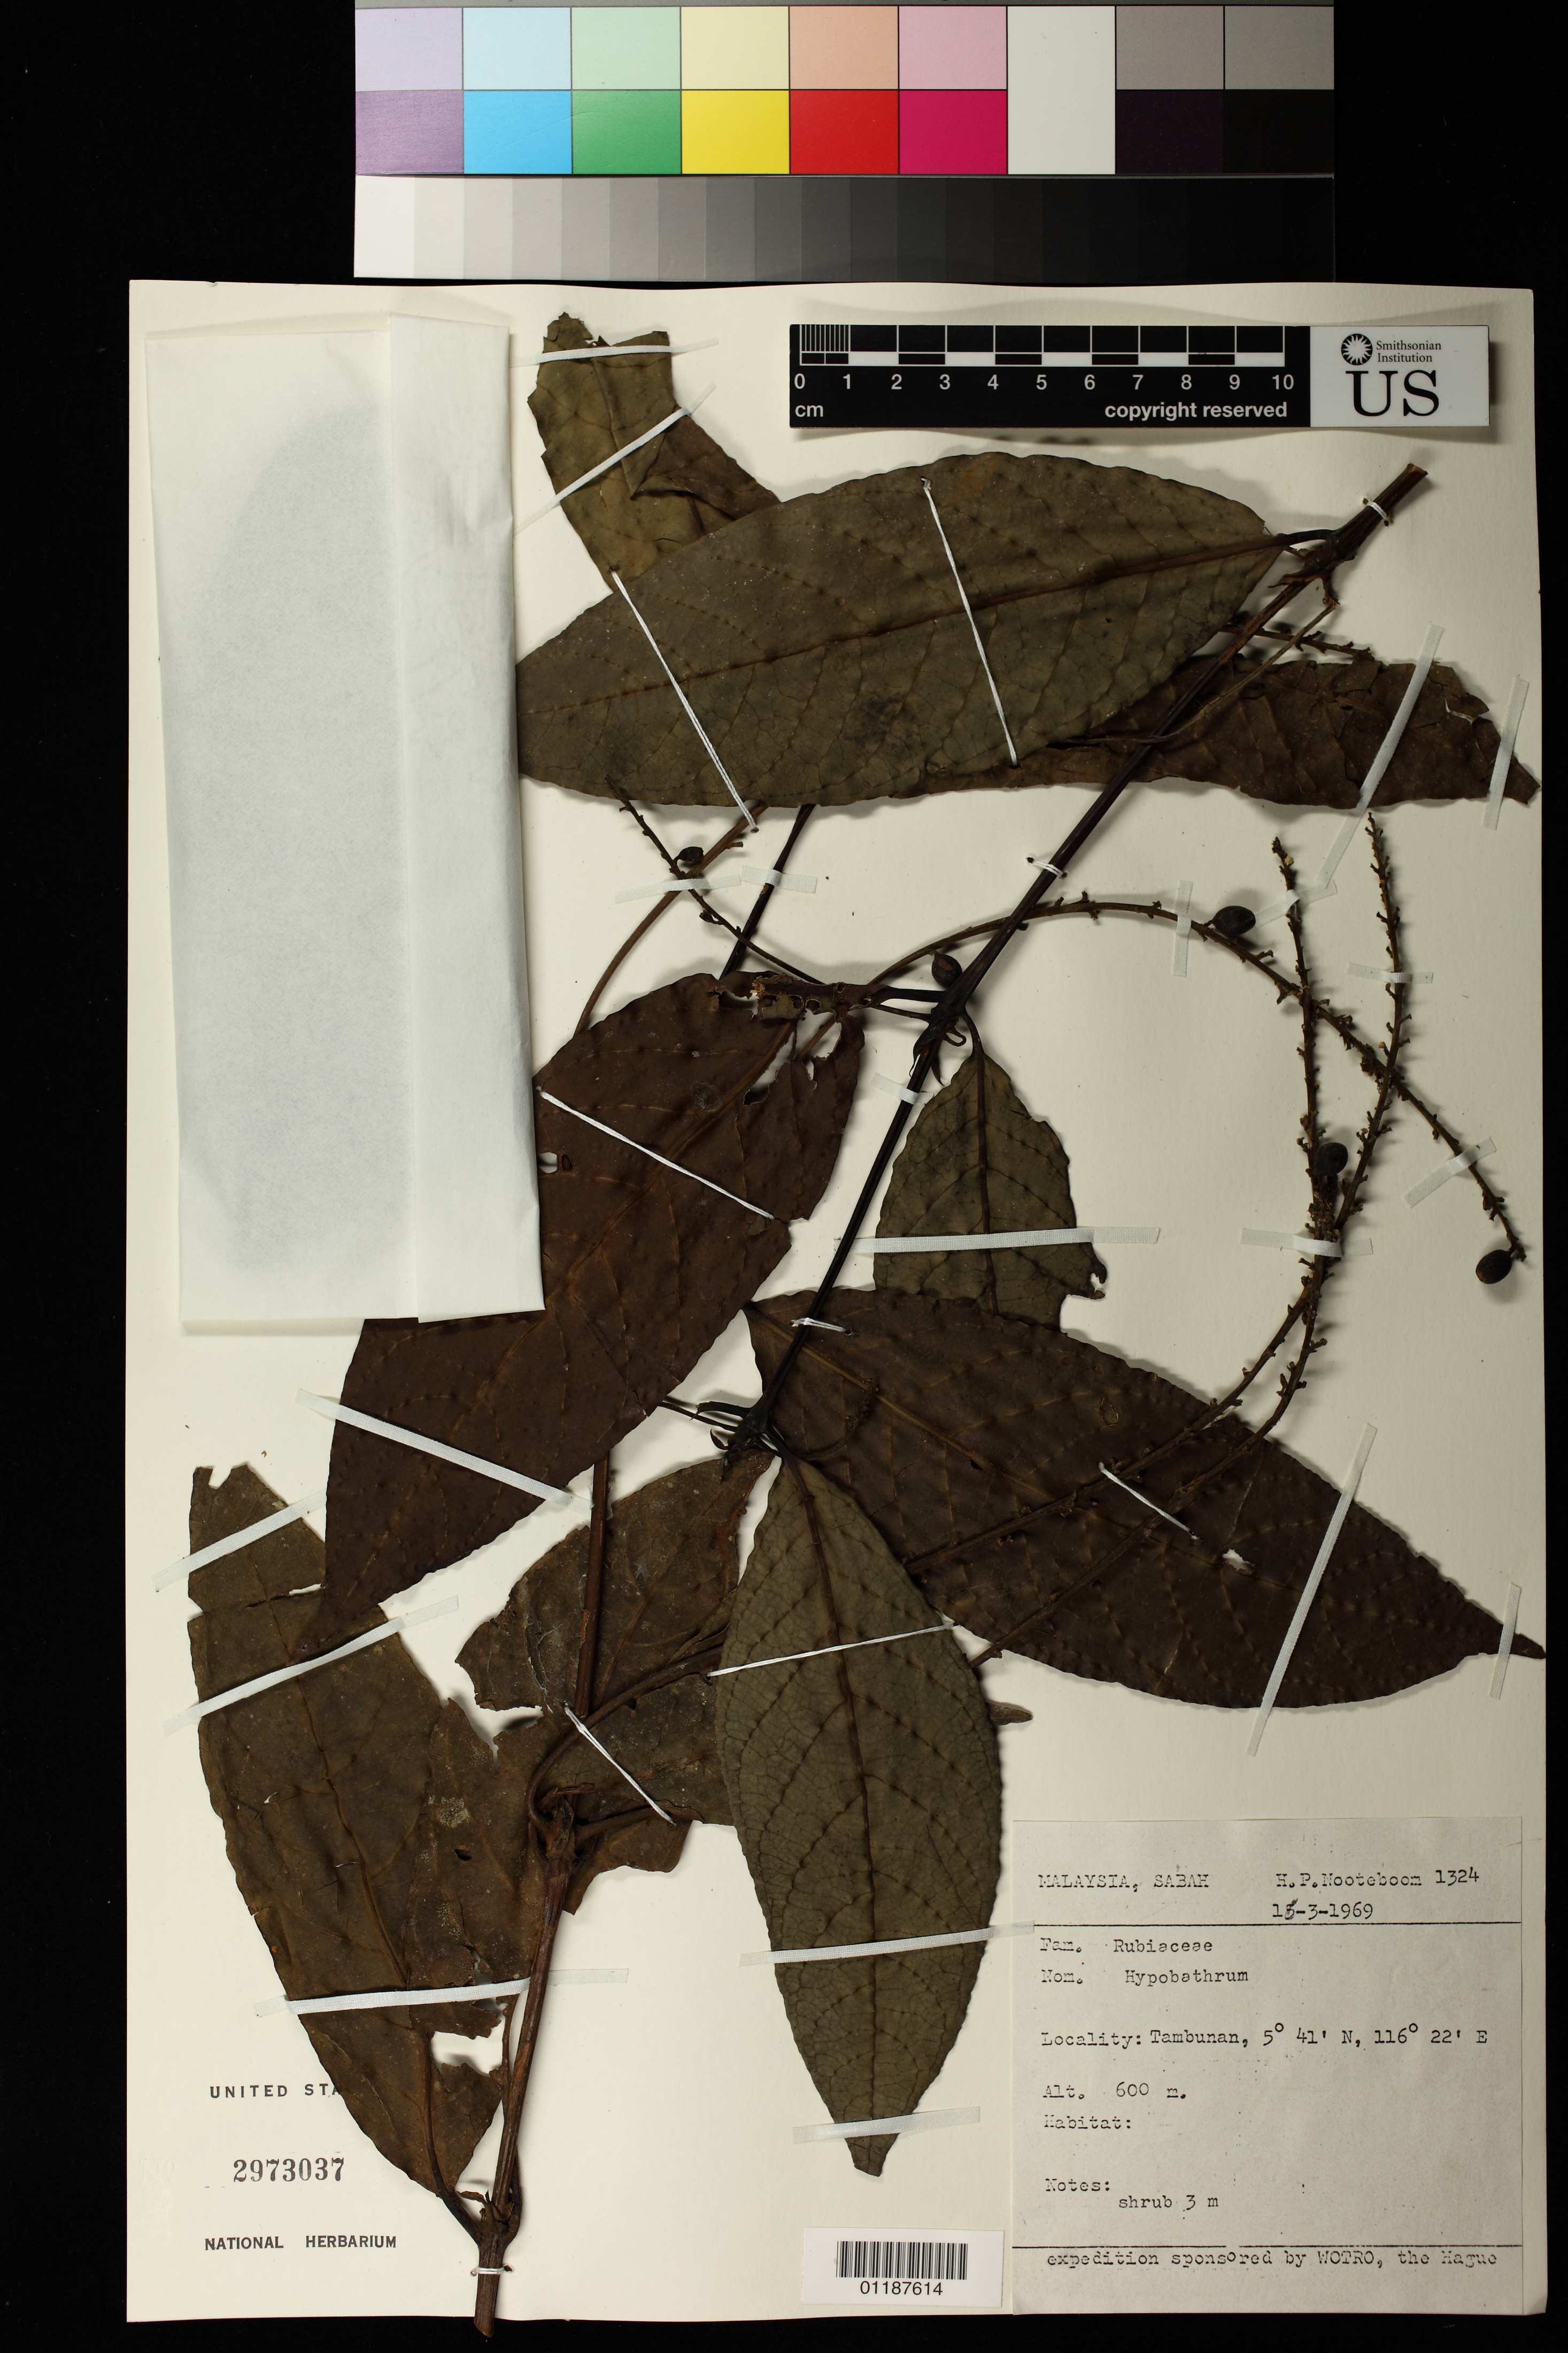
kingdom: Plantae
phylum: Tracheophyta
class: Magnoliopsida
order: Gentianales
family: Rubiaceae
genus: Hypobathrum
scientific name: Hypobathrum sp.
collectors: H. P. Nooteboom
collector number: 1324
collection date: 1969-03-16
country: Malaysia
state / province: Sabah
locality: Tambunan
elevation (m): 600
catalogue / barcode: US 2973037